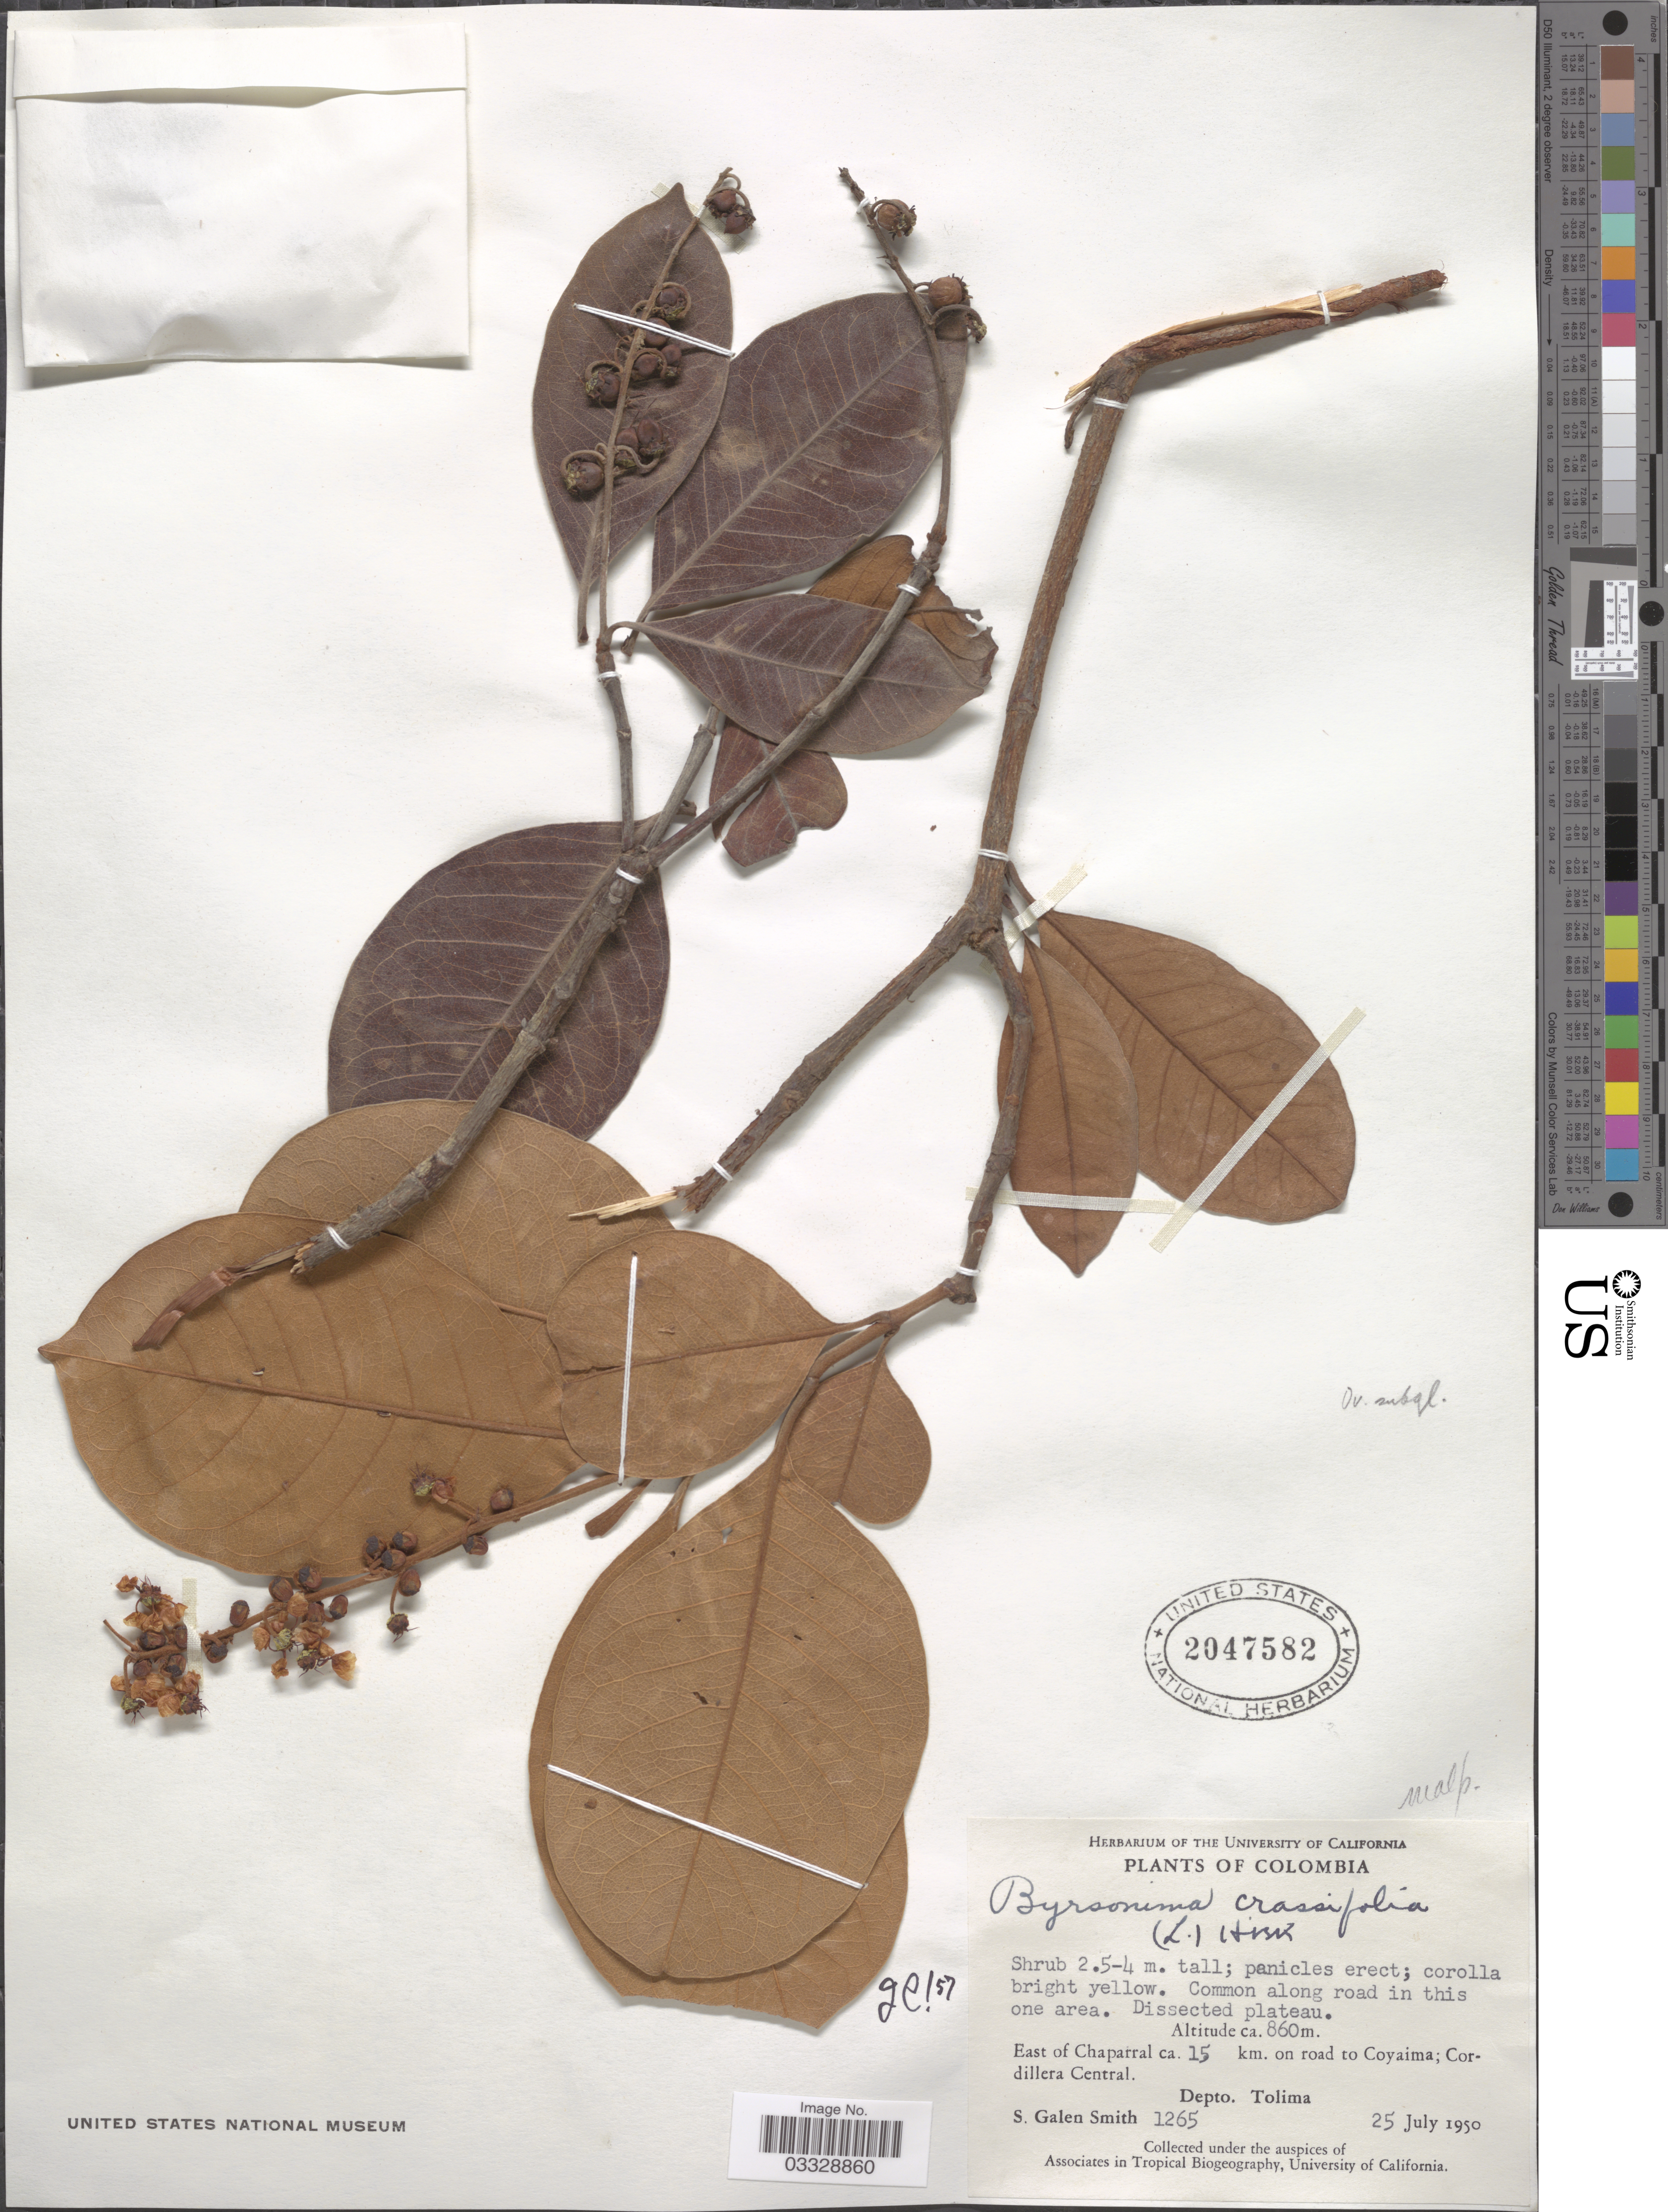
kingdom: Plantae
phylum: Tracheophyta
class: Magnoliopsida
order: Malpighiales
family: Malpighiaceae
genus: Byrsonima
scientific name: Byrsonima crassifolia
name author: (L.) Kunth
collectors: S. G. Smith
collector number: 1265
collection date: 1950-07-25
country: Colombia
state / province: Tolima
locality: East of Chaparral ca. 15 km. on road to Coyaima; Cordillera Central. Depto. Tolima.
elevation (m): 860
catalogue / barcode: US 2047582